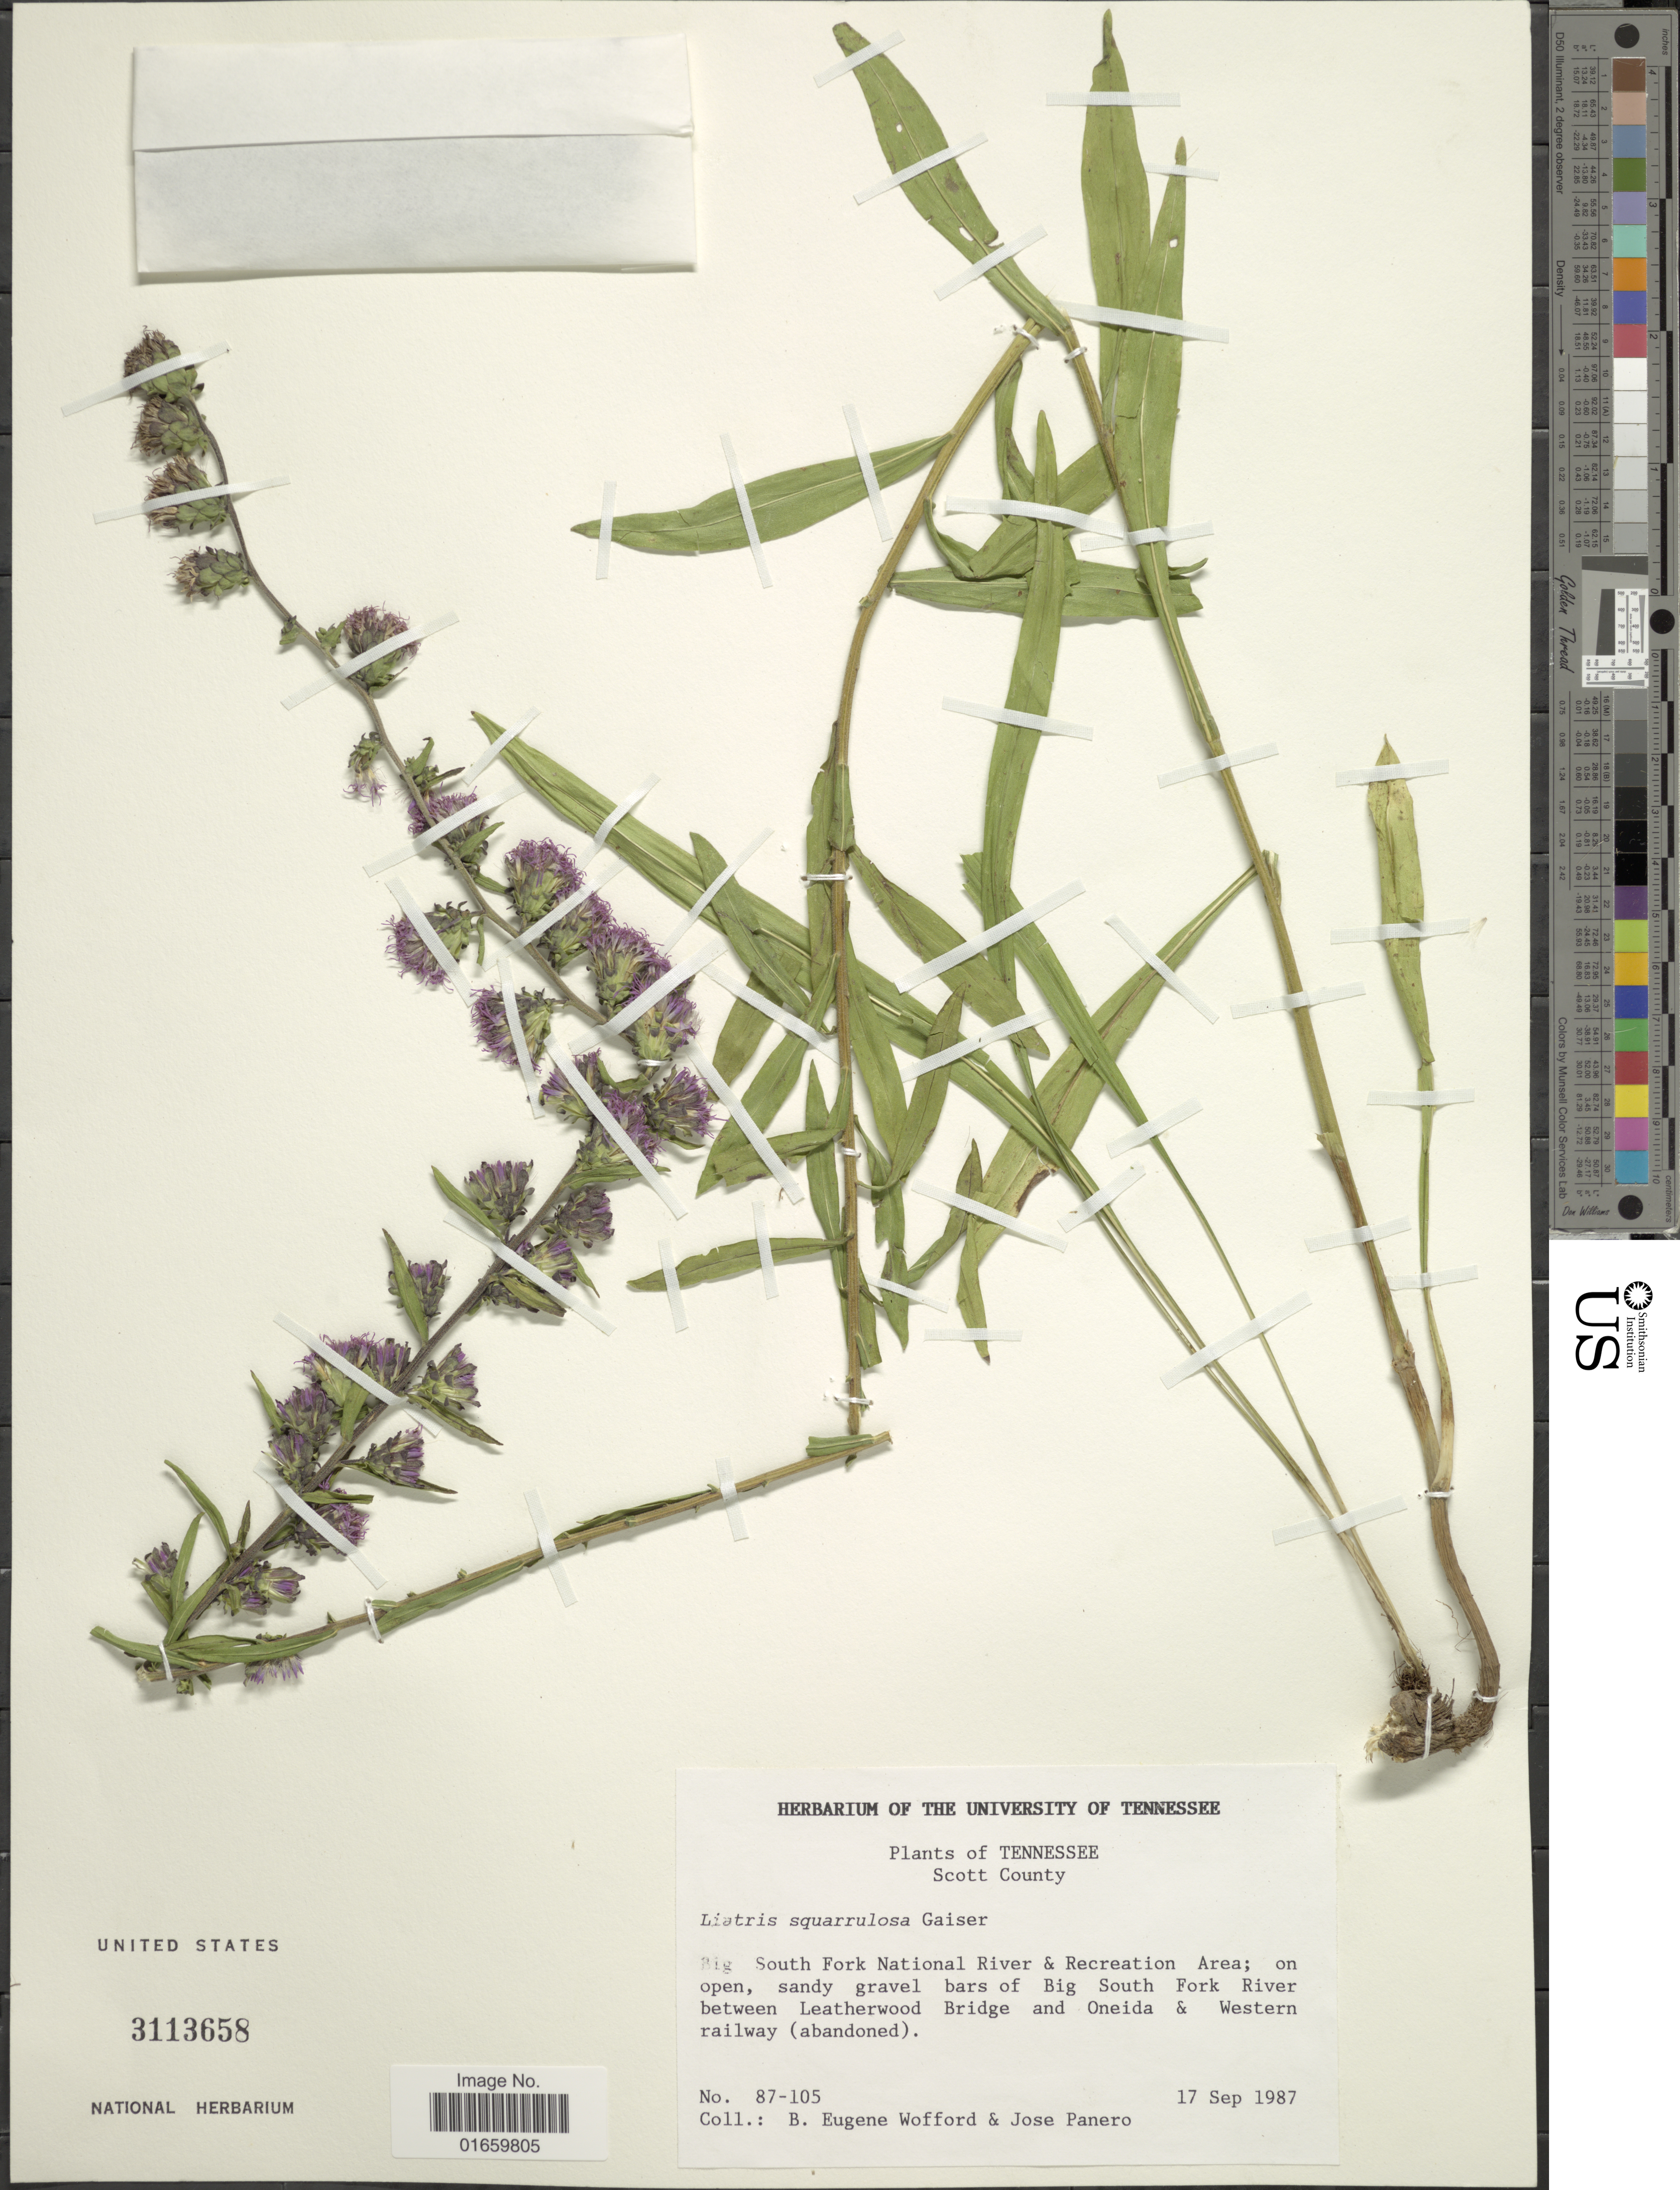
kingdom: Plantae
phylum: Tracheophyta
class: Magnoliopsida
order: Asterales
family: Asteraceae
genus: Liatris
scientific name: Liatris squarrulosa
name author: Michx.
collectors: B. Wofford & J. L. Panero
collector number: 87-105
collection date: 1987-09-17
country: United States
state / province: Tennessee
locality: Scott County, Big South fork National River & Recreartion Area; on open, sandy gravel bars of Big South Fork River between Leatherwood Bridge and Oneida & Western railway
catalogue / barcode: US 3113658